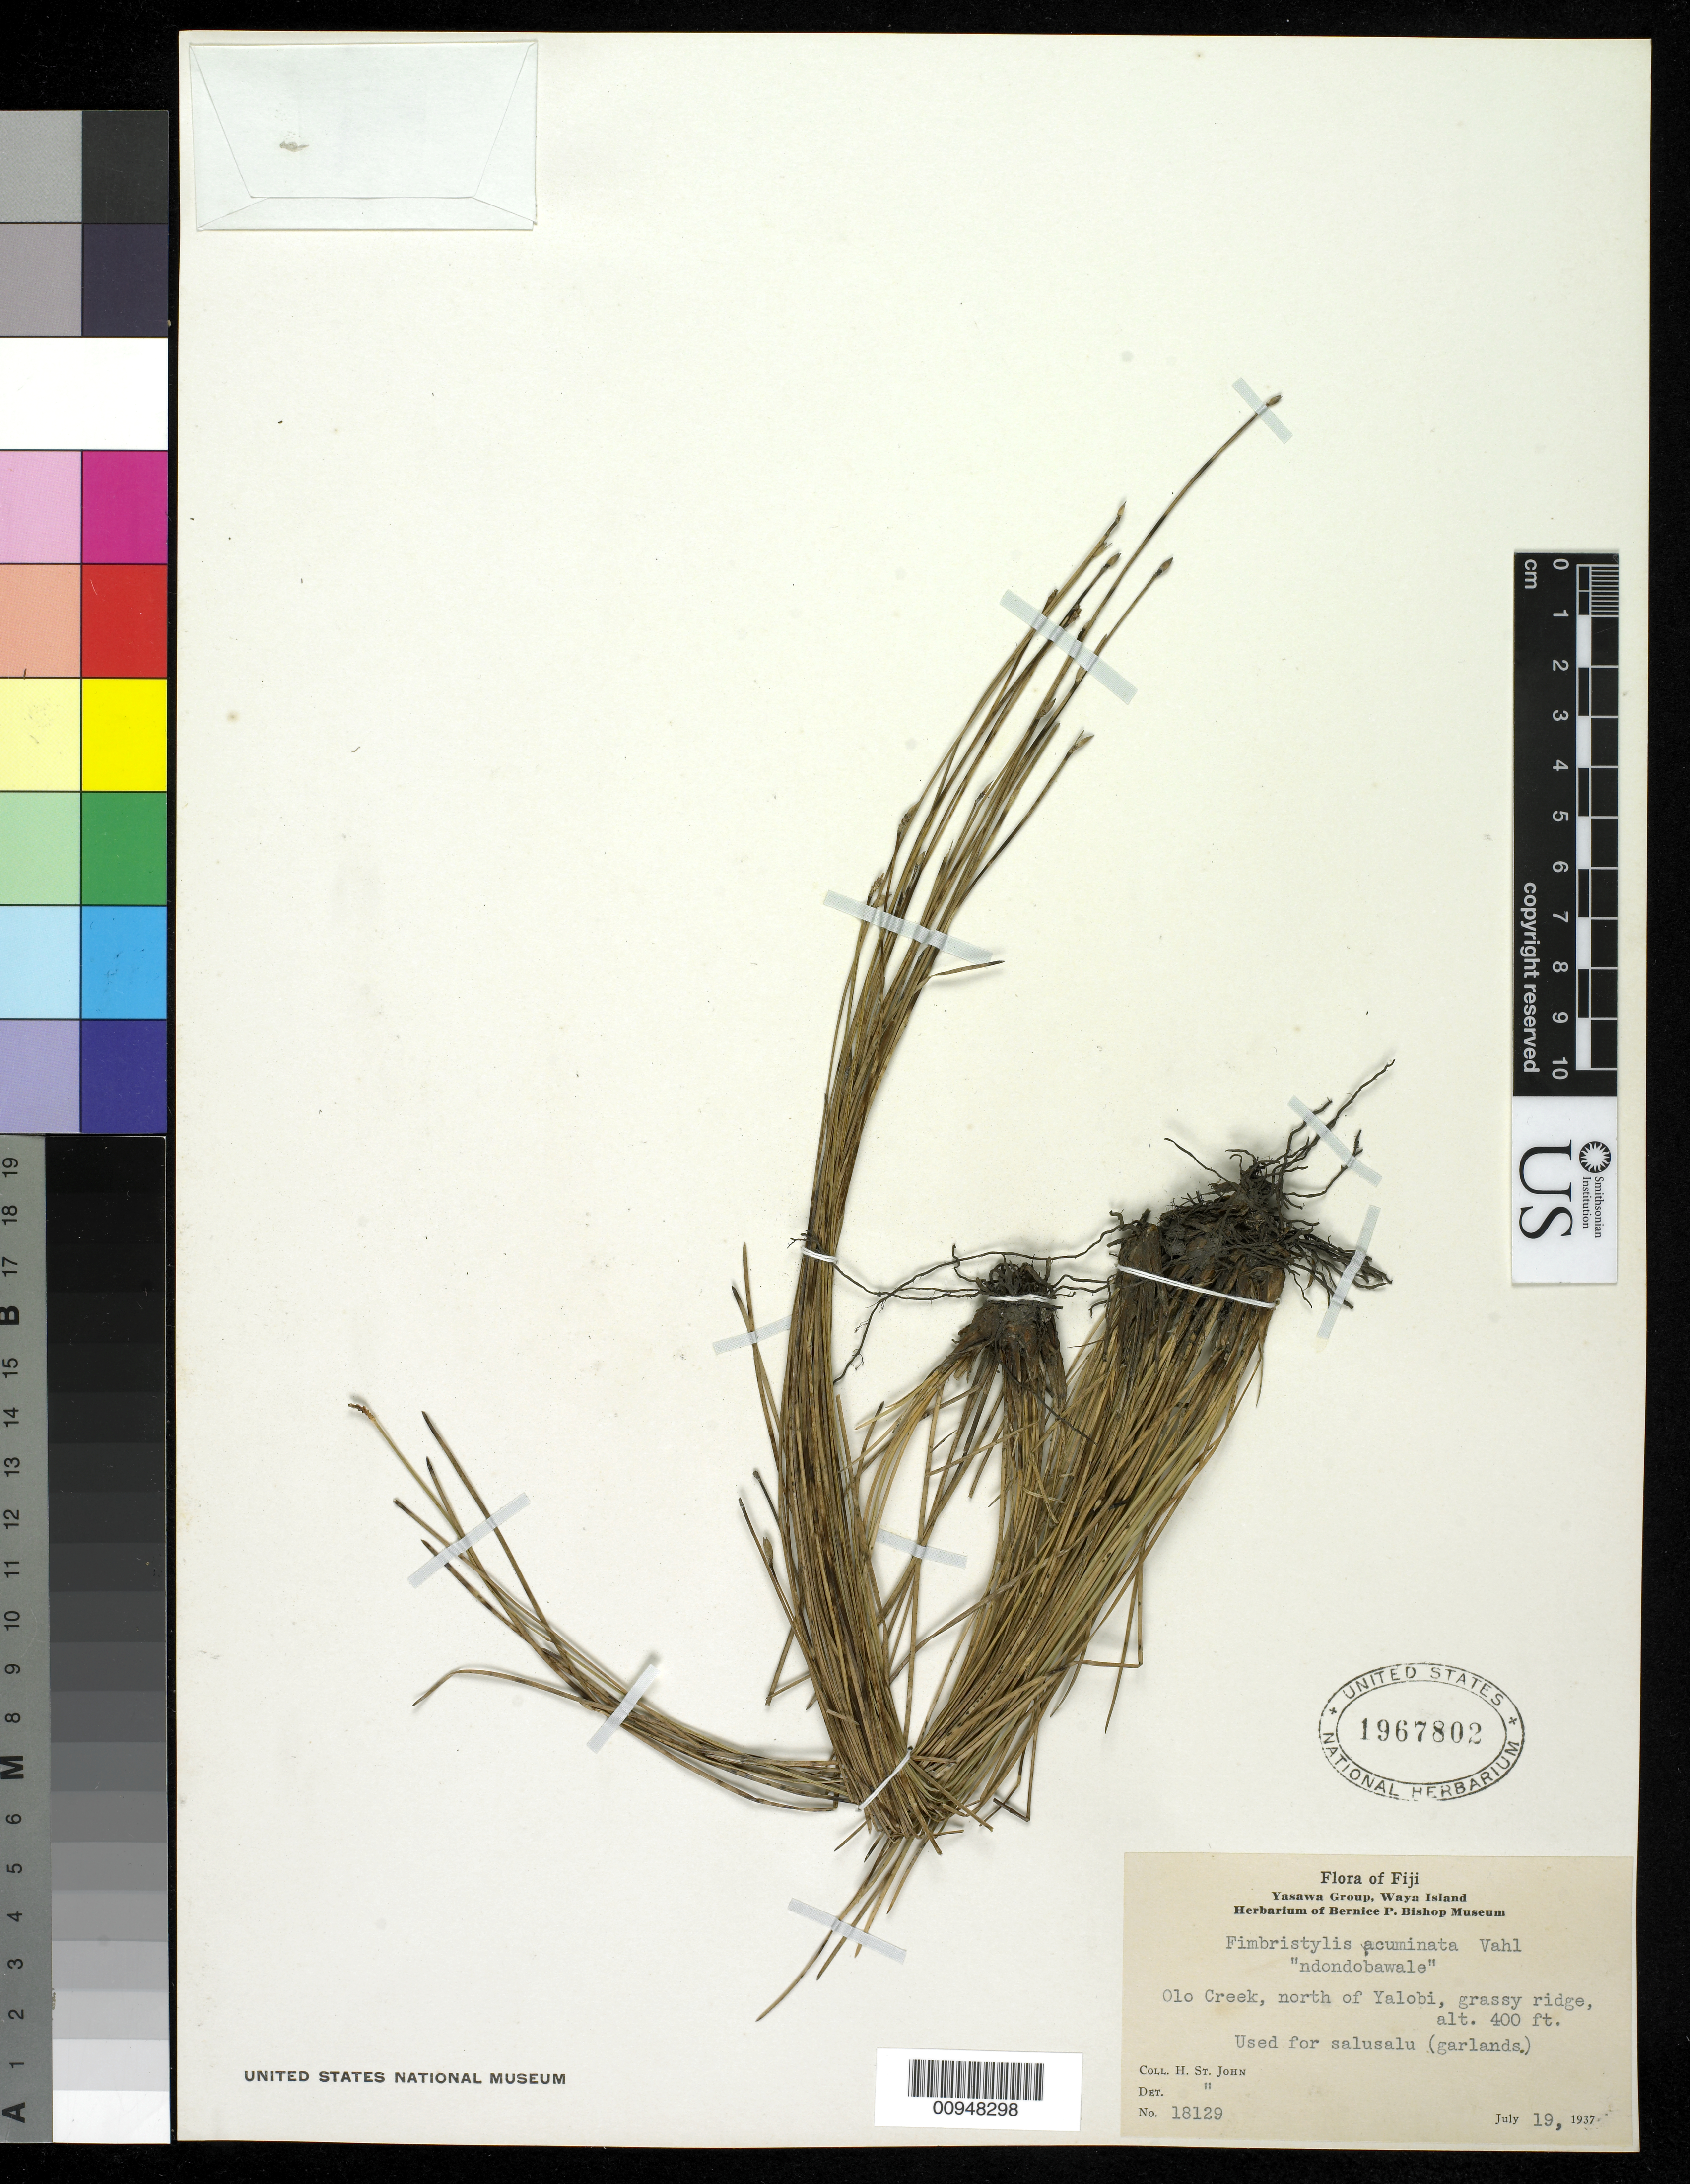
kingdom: Plantae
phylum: Tracheophyta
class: Liliopsida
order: Poales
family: Cyperaceae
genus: Fimbristylis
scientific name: Fimbristylis acuminata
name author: Vahl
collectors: H. St. John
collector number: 18129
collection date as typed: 19 Jul 1937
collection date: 1937-07-19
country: Fiji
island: Waya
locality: Olo Creek, N of Yalobi.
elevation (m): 122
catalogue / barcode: US 1967802